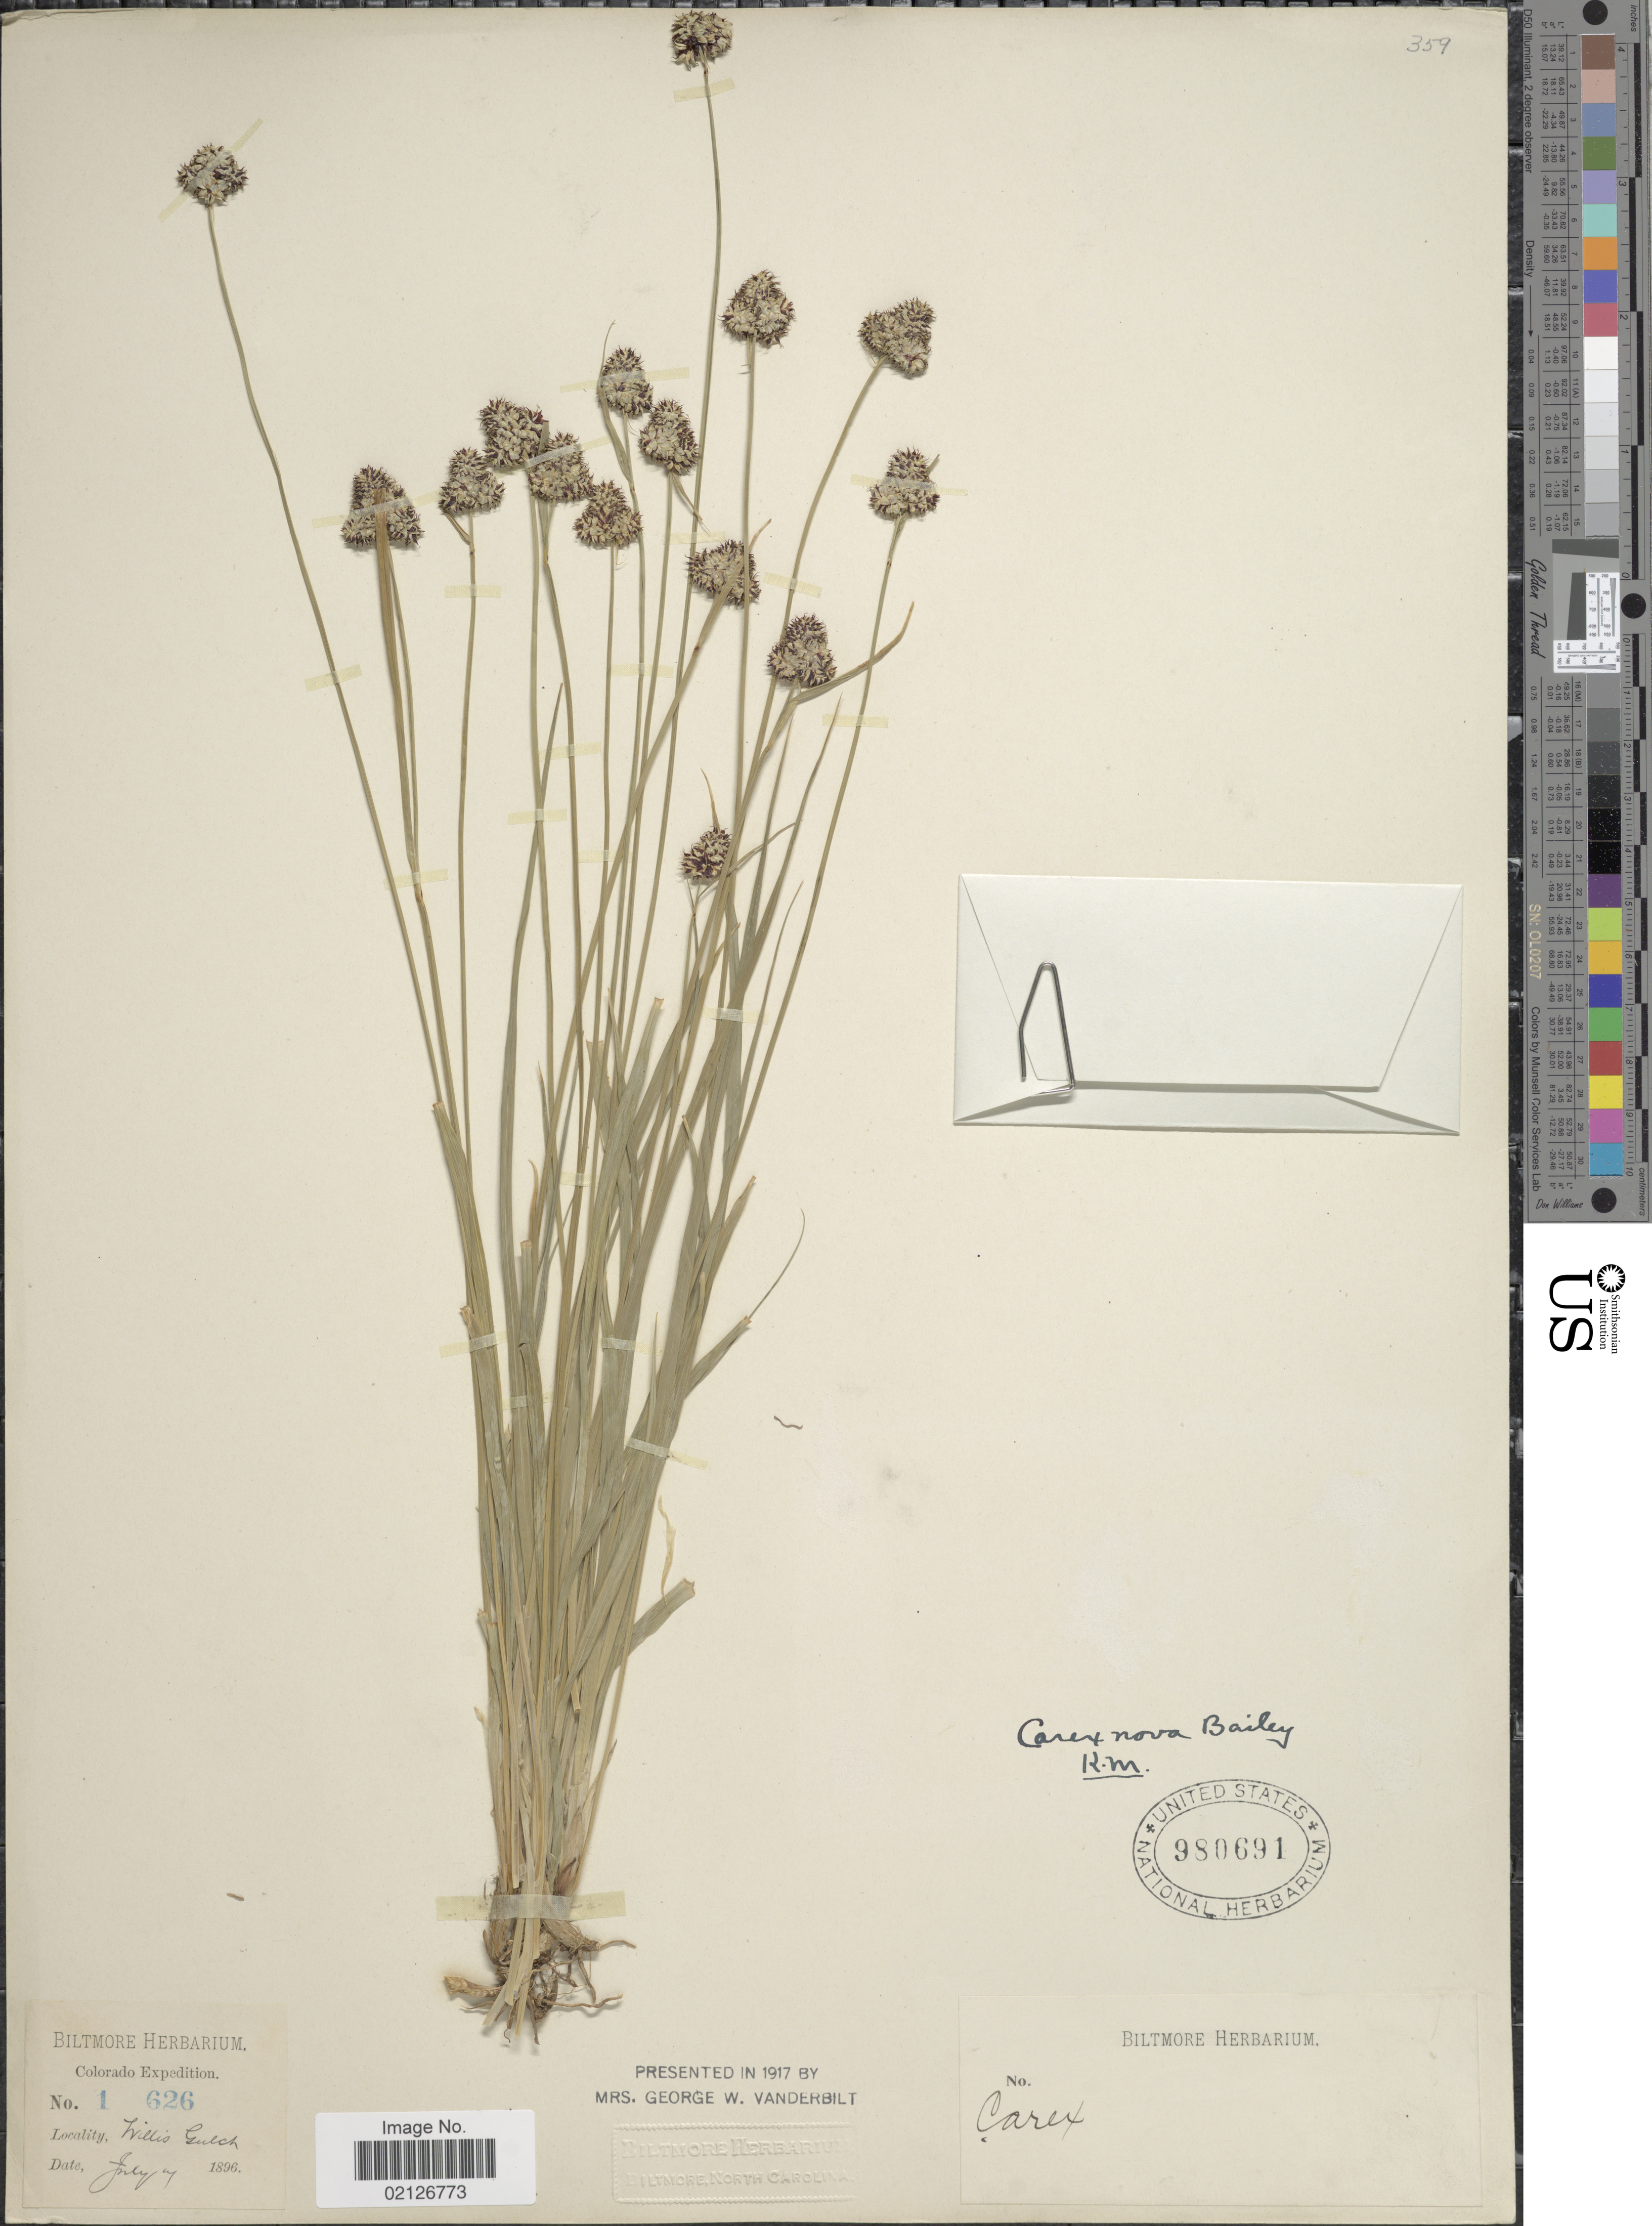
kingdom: Plantae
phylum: Tracheophyta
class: Liliopsida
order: Poales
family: Cyperaceae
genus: Carex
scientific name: Carex nova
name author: L.H. Bailey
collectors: ex herb. Biltmore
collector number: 1626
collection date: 1896-07-07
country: United States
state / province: Colorado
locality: Willis gulch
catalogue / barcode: US 980691